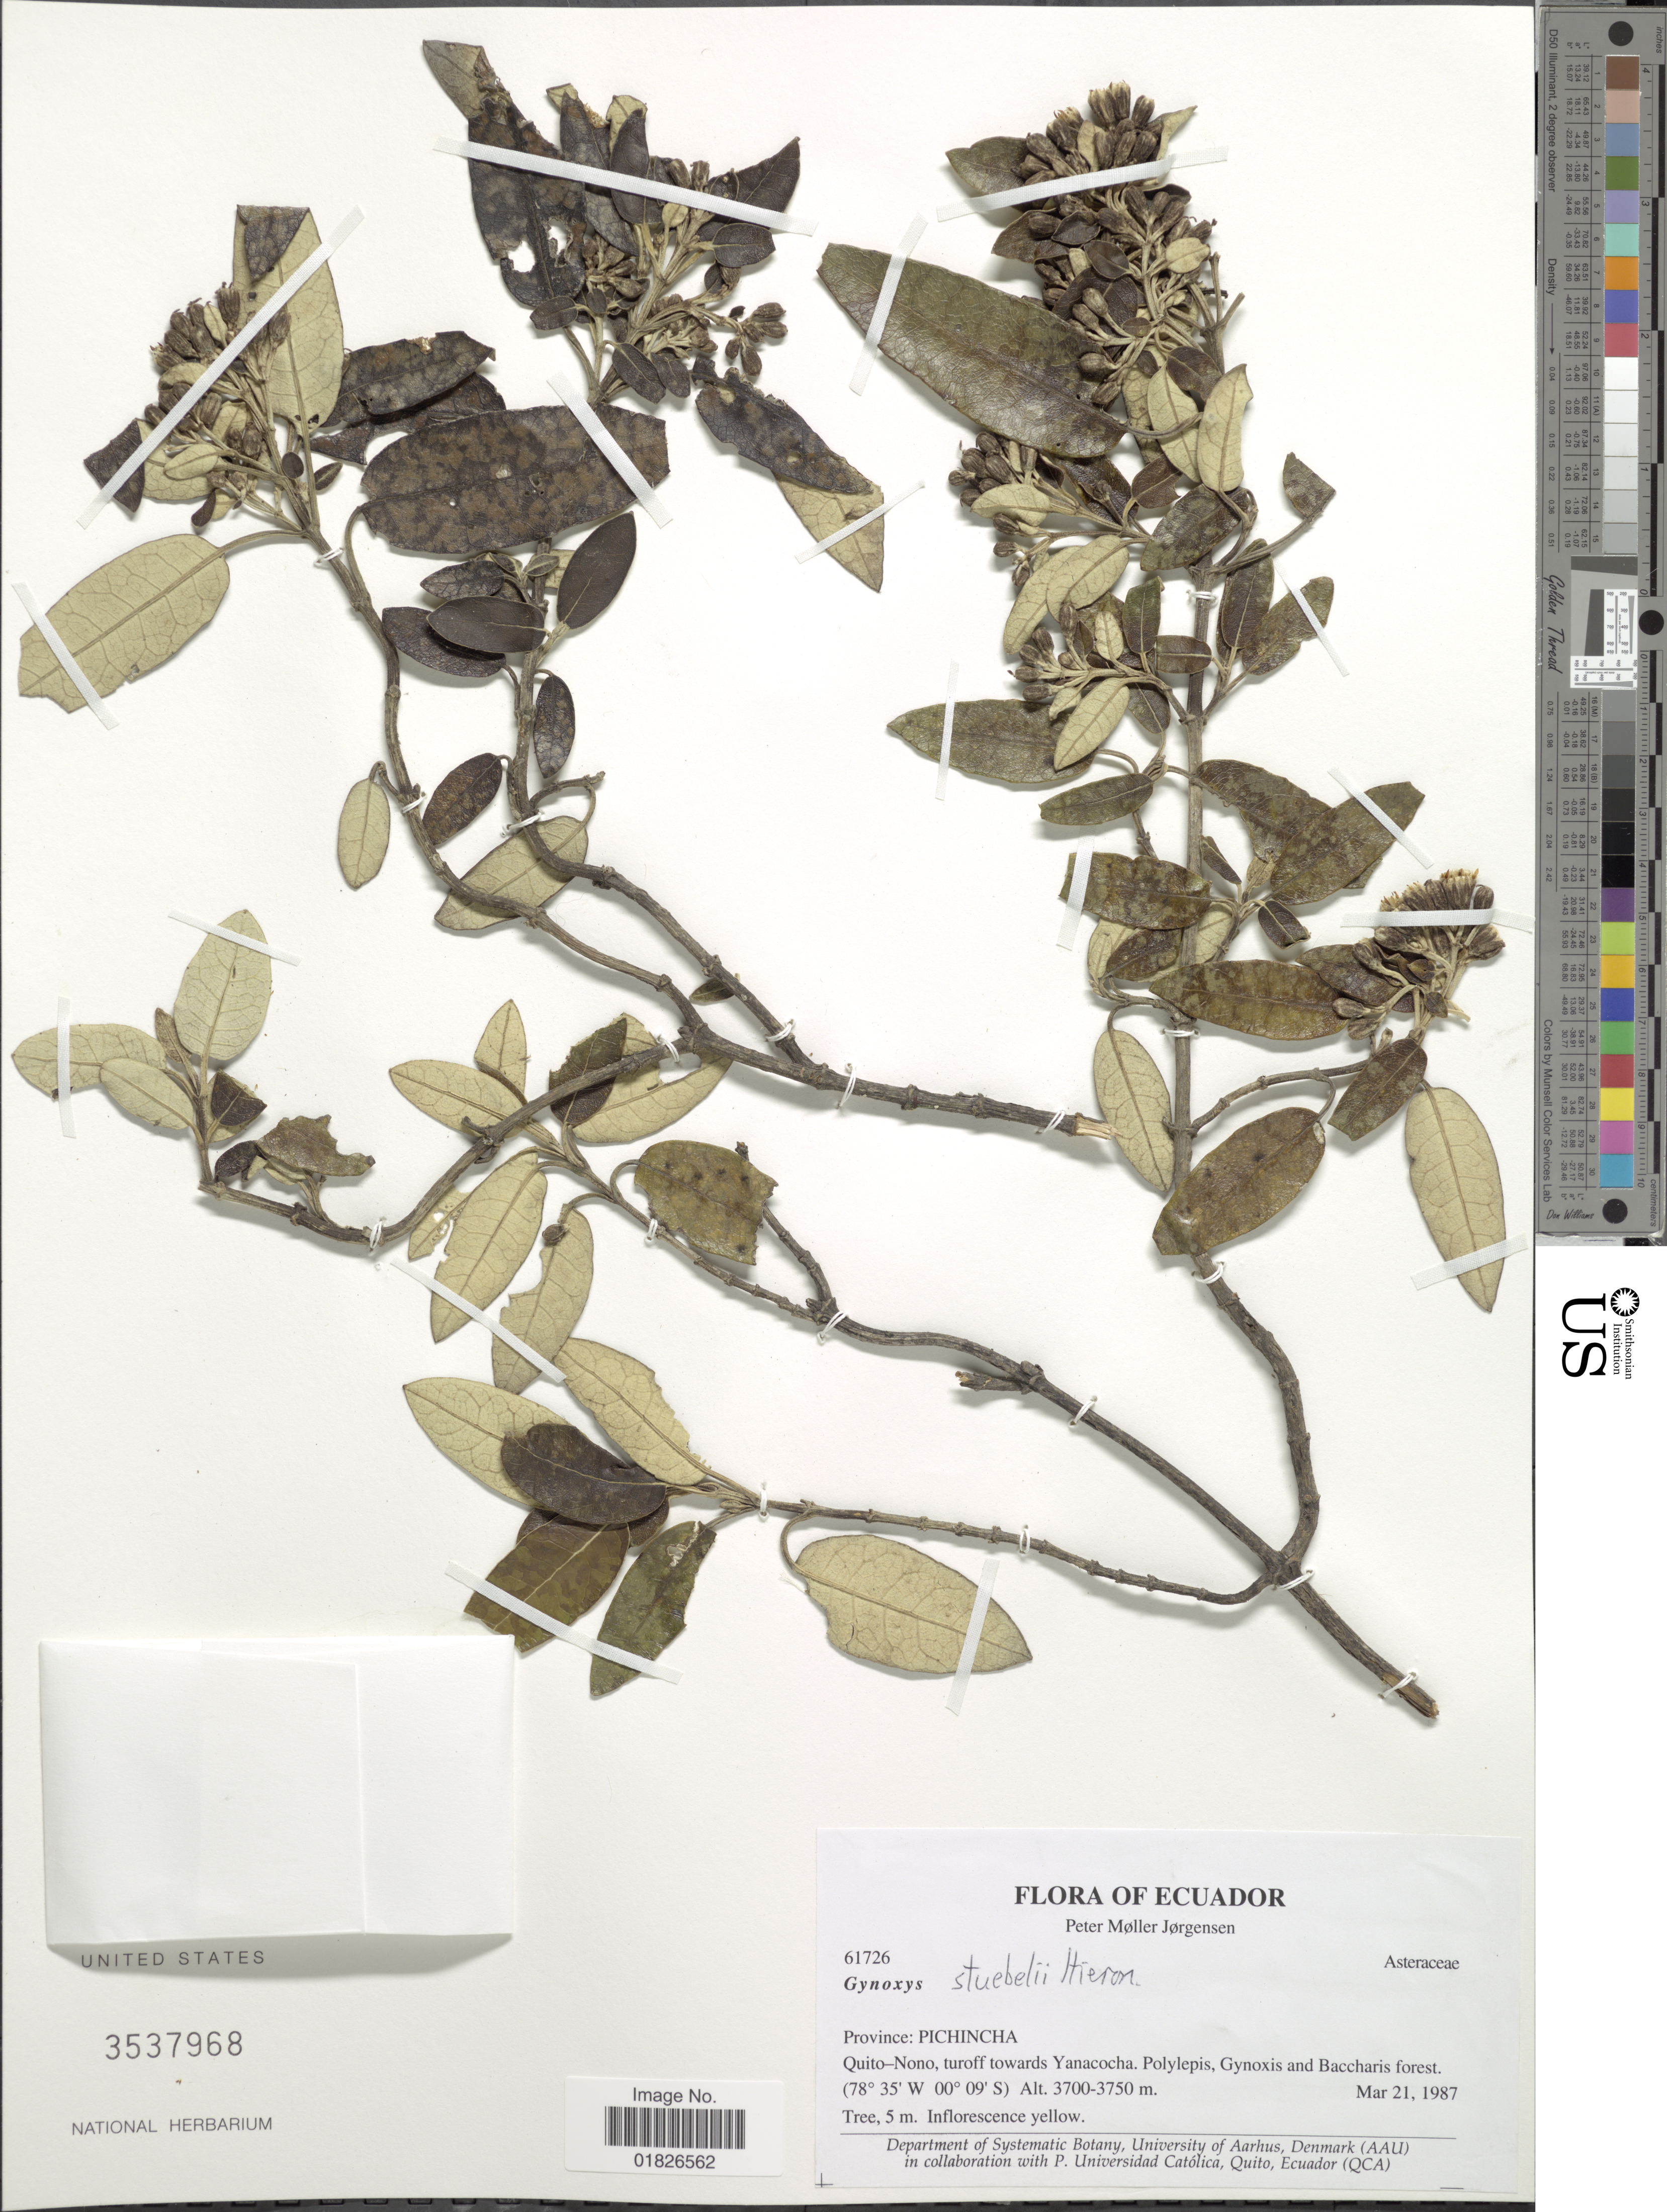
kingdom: Plantae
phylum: Tracheophyta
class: Magnoliopsida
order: Asterales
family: Asteraceae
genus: Gynoxys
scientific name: Gynoxys steubelii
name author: Hieron.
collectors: P. M. Jørgensen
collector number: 61726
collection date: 1987-03-21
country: Ecuador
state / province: Pichincha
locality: Quito-Nono, turnoff towards Yanacocha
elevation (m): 3700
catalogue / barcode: US 3537968